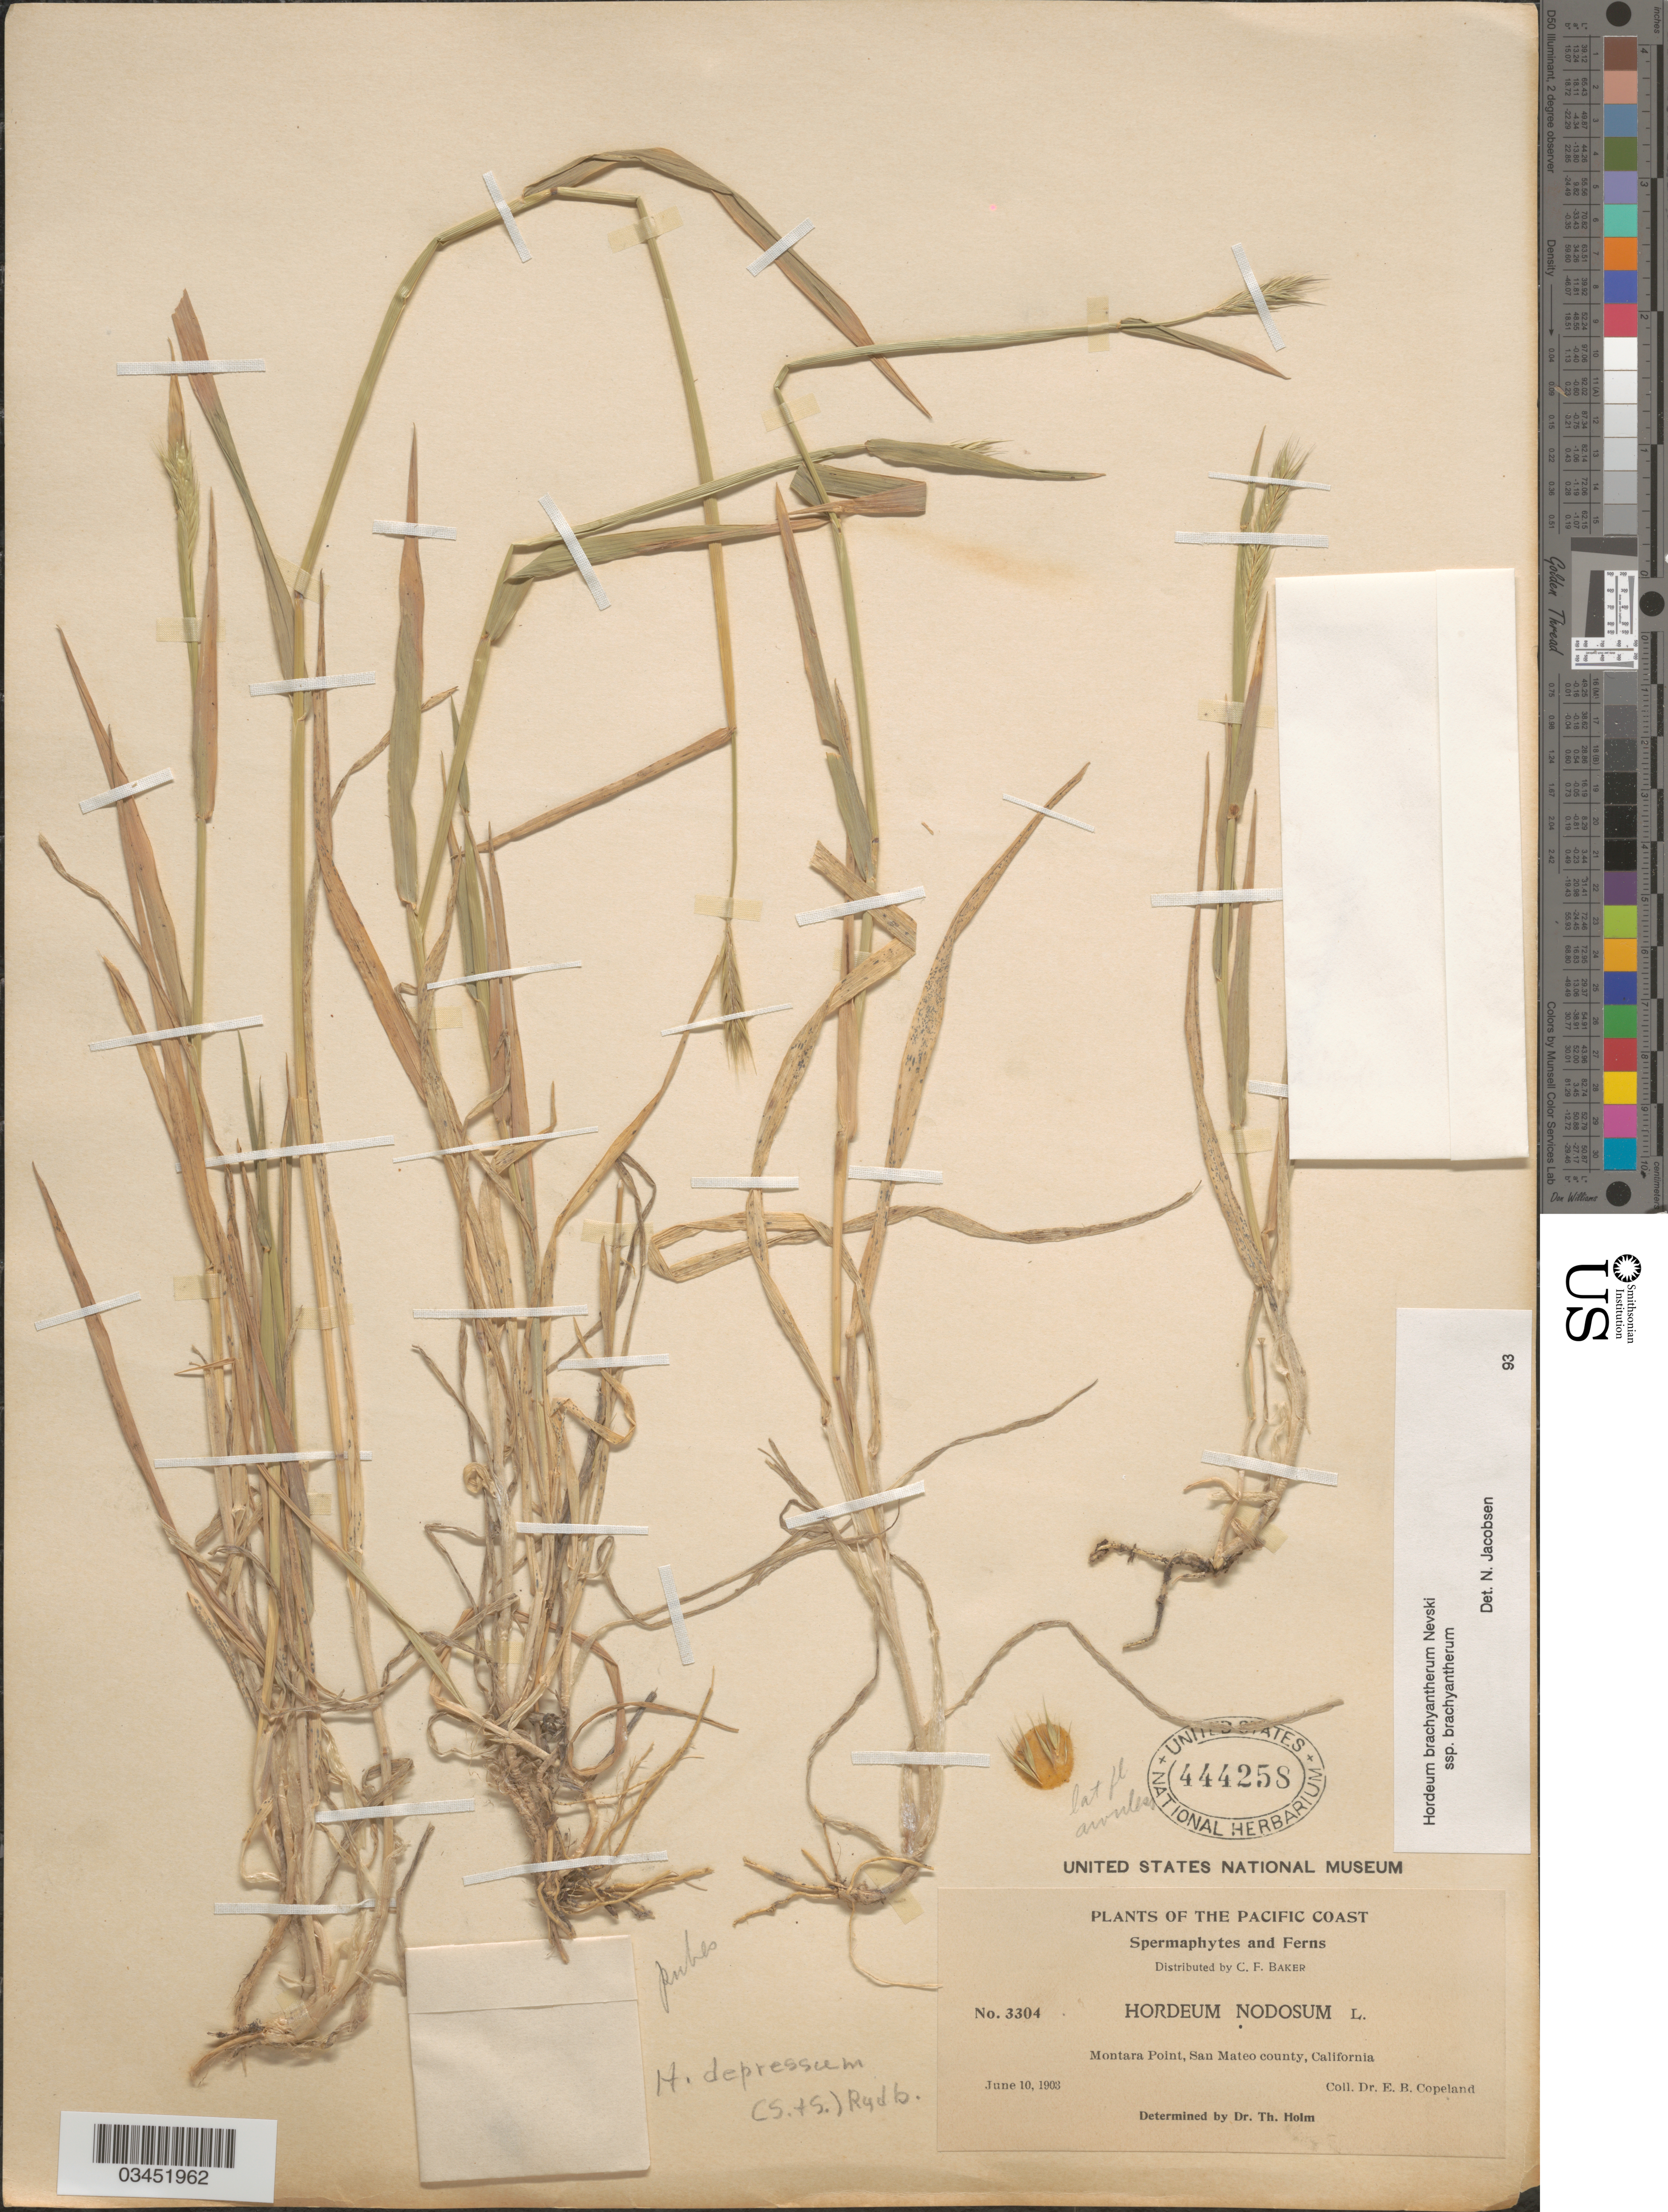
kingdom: Plantae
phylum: Tracheophyta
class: Liliopsida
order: Poales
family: Poaceae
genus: Hordeum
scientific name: Hordeum brachyantherum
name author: Nevski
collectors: E. B. Copeland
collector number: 3304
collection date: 1903-06-10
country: United States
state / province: California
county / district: San Mateo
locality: Pacific Coast. Montara Point, San Mateo county.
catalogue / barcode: US 444258